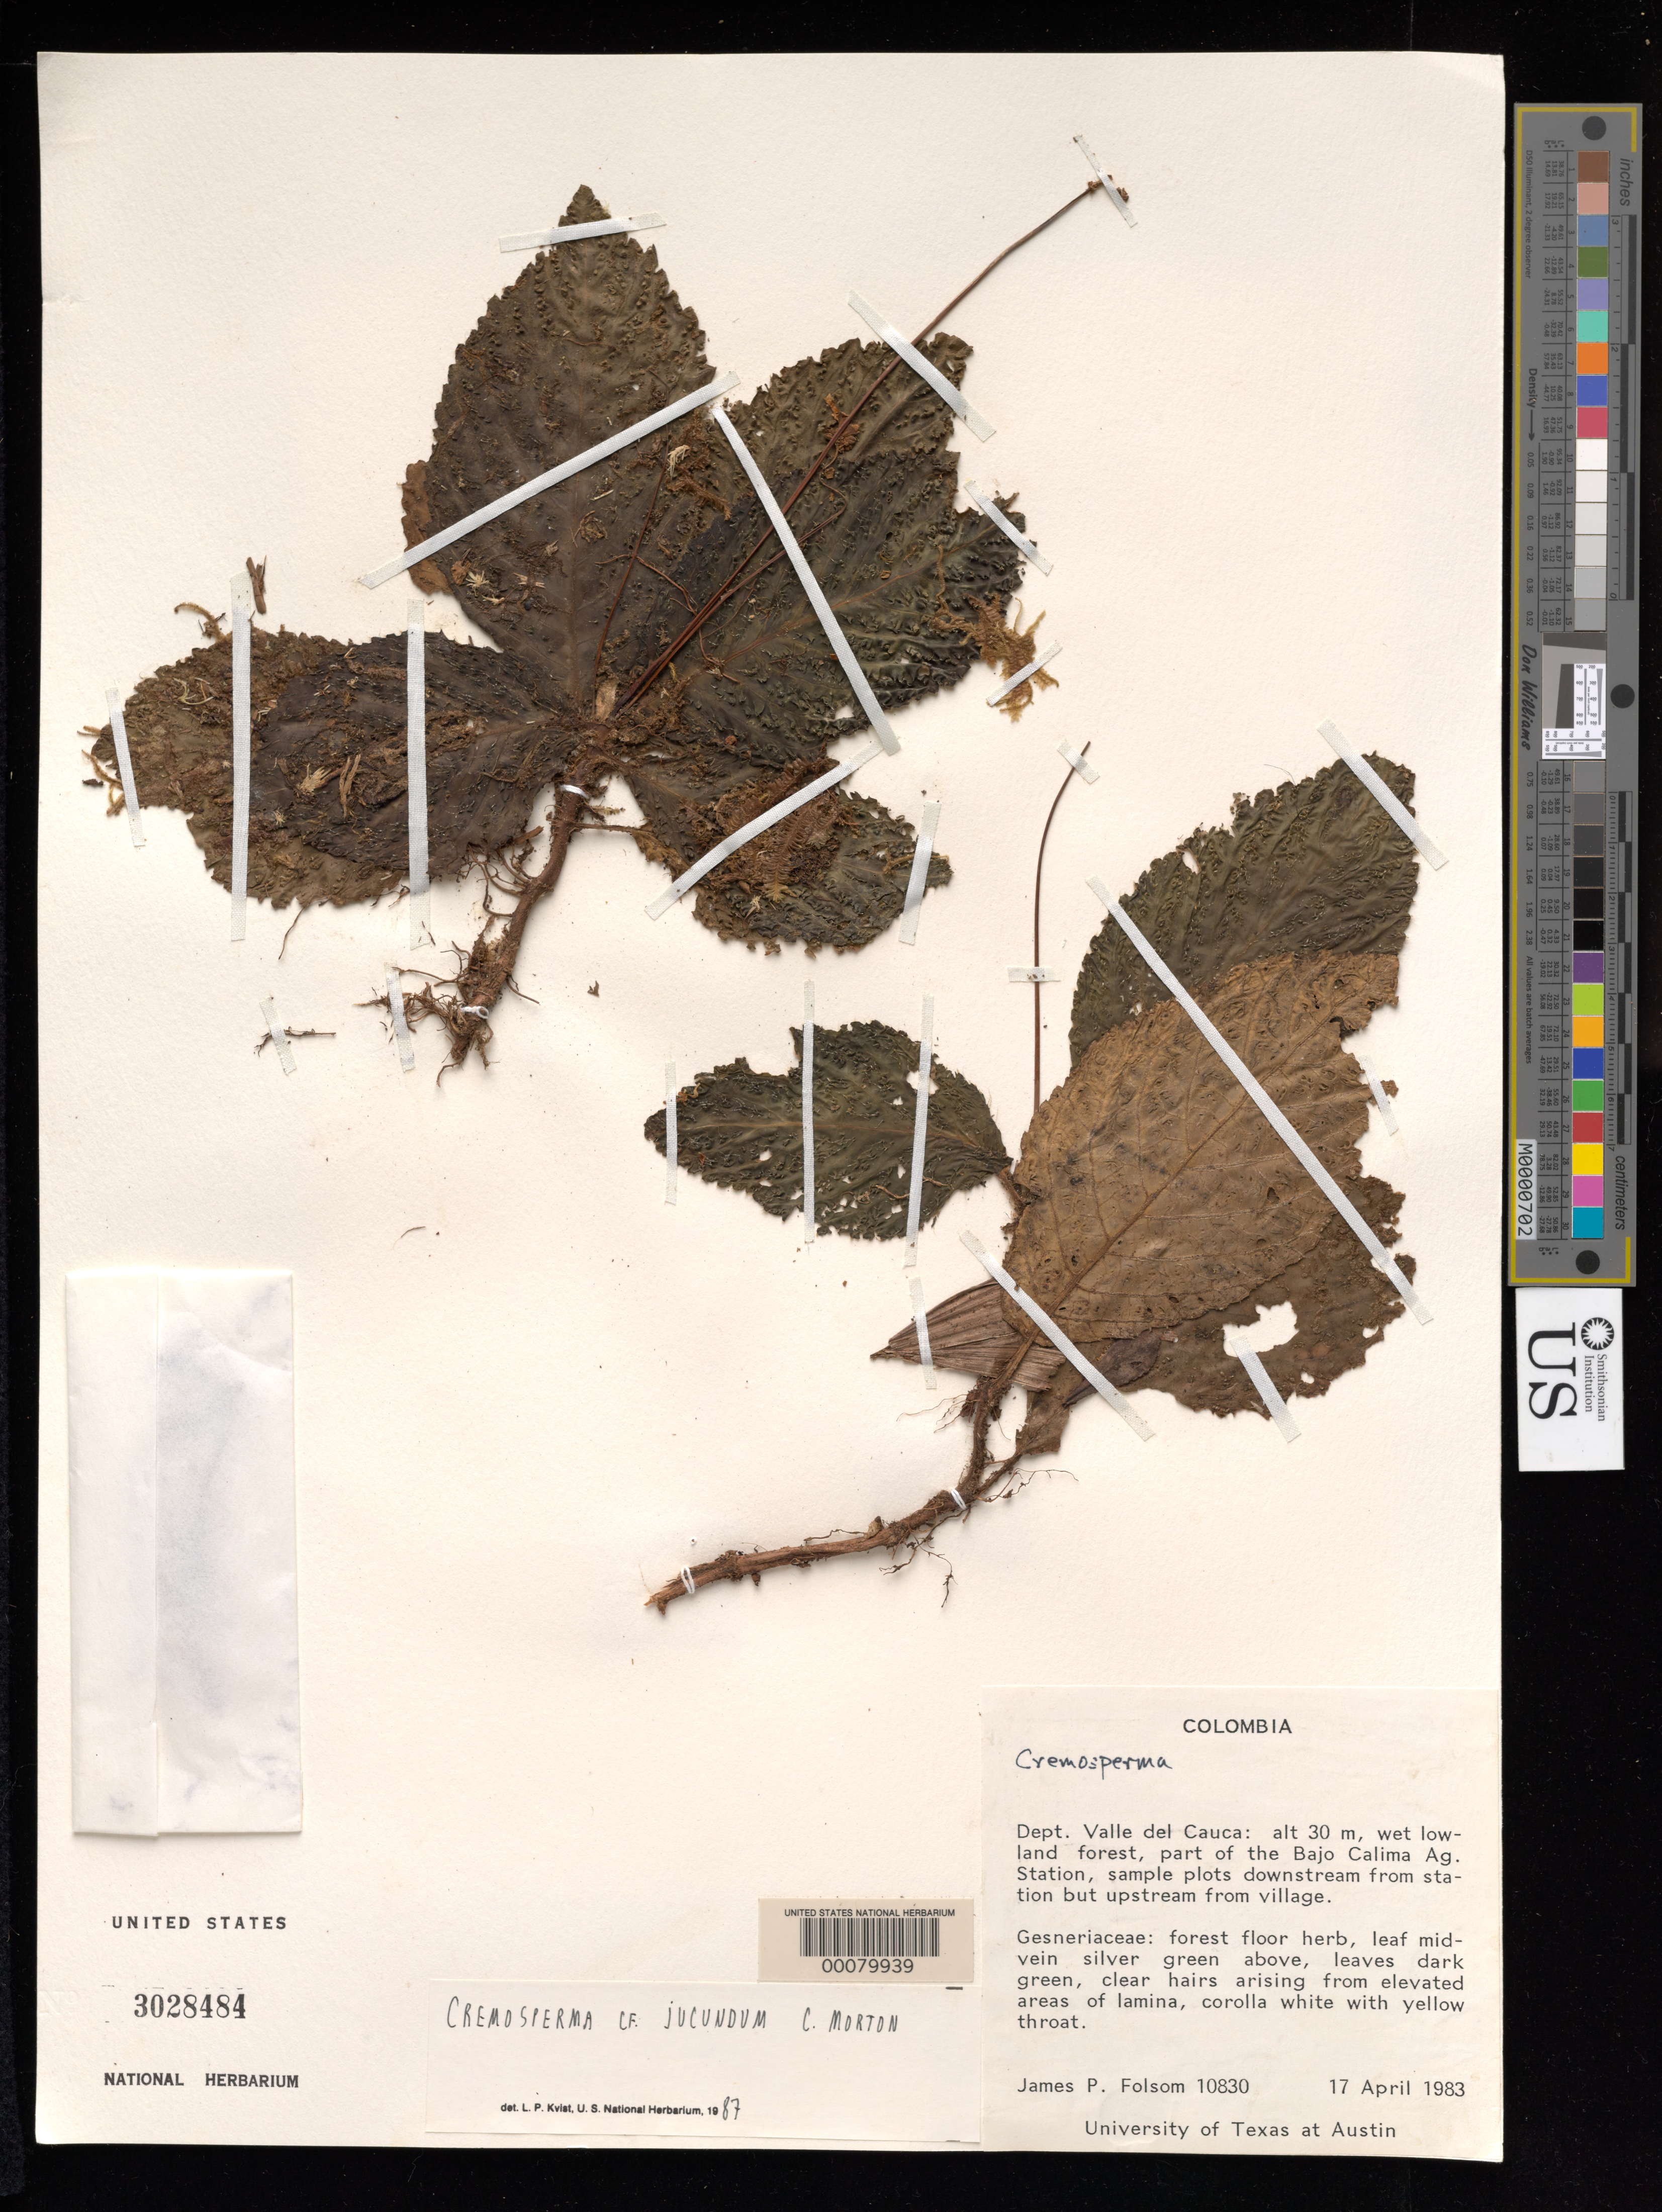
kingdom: Plantae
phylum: Tracheophyta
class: Magnoliopsida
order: Lamiales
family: Gesneriaceae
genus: Cremosperma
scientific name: Cremosperma jucundum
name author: C.V. Morton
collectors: J. P. Folsom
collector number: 10830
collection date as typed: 17 Apr 1983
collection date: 1983-04-17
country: Colombia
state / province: Valle del Cauca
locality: Part of the Bajo Calimo Ag Station, sample plots downstream from station but upstream from village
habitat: Wet lowland forest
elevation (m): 30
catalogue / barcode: US 3028484